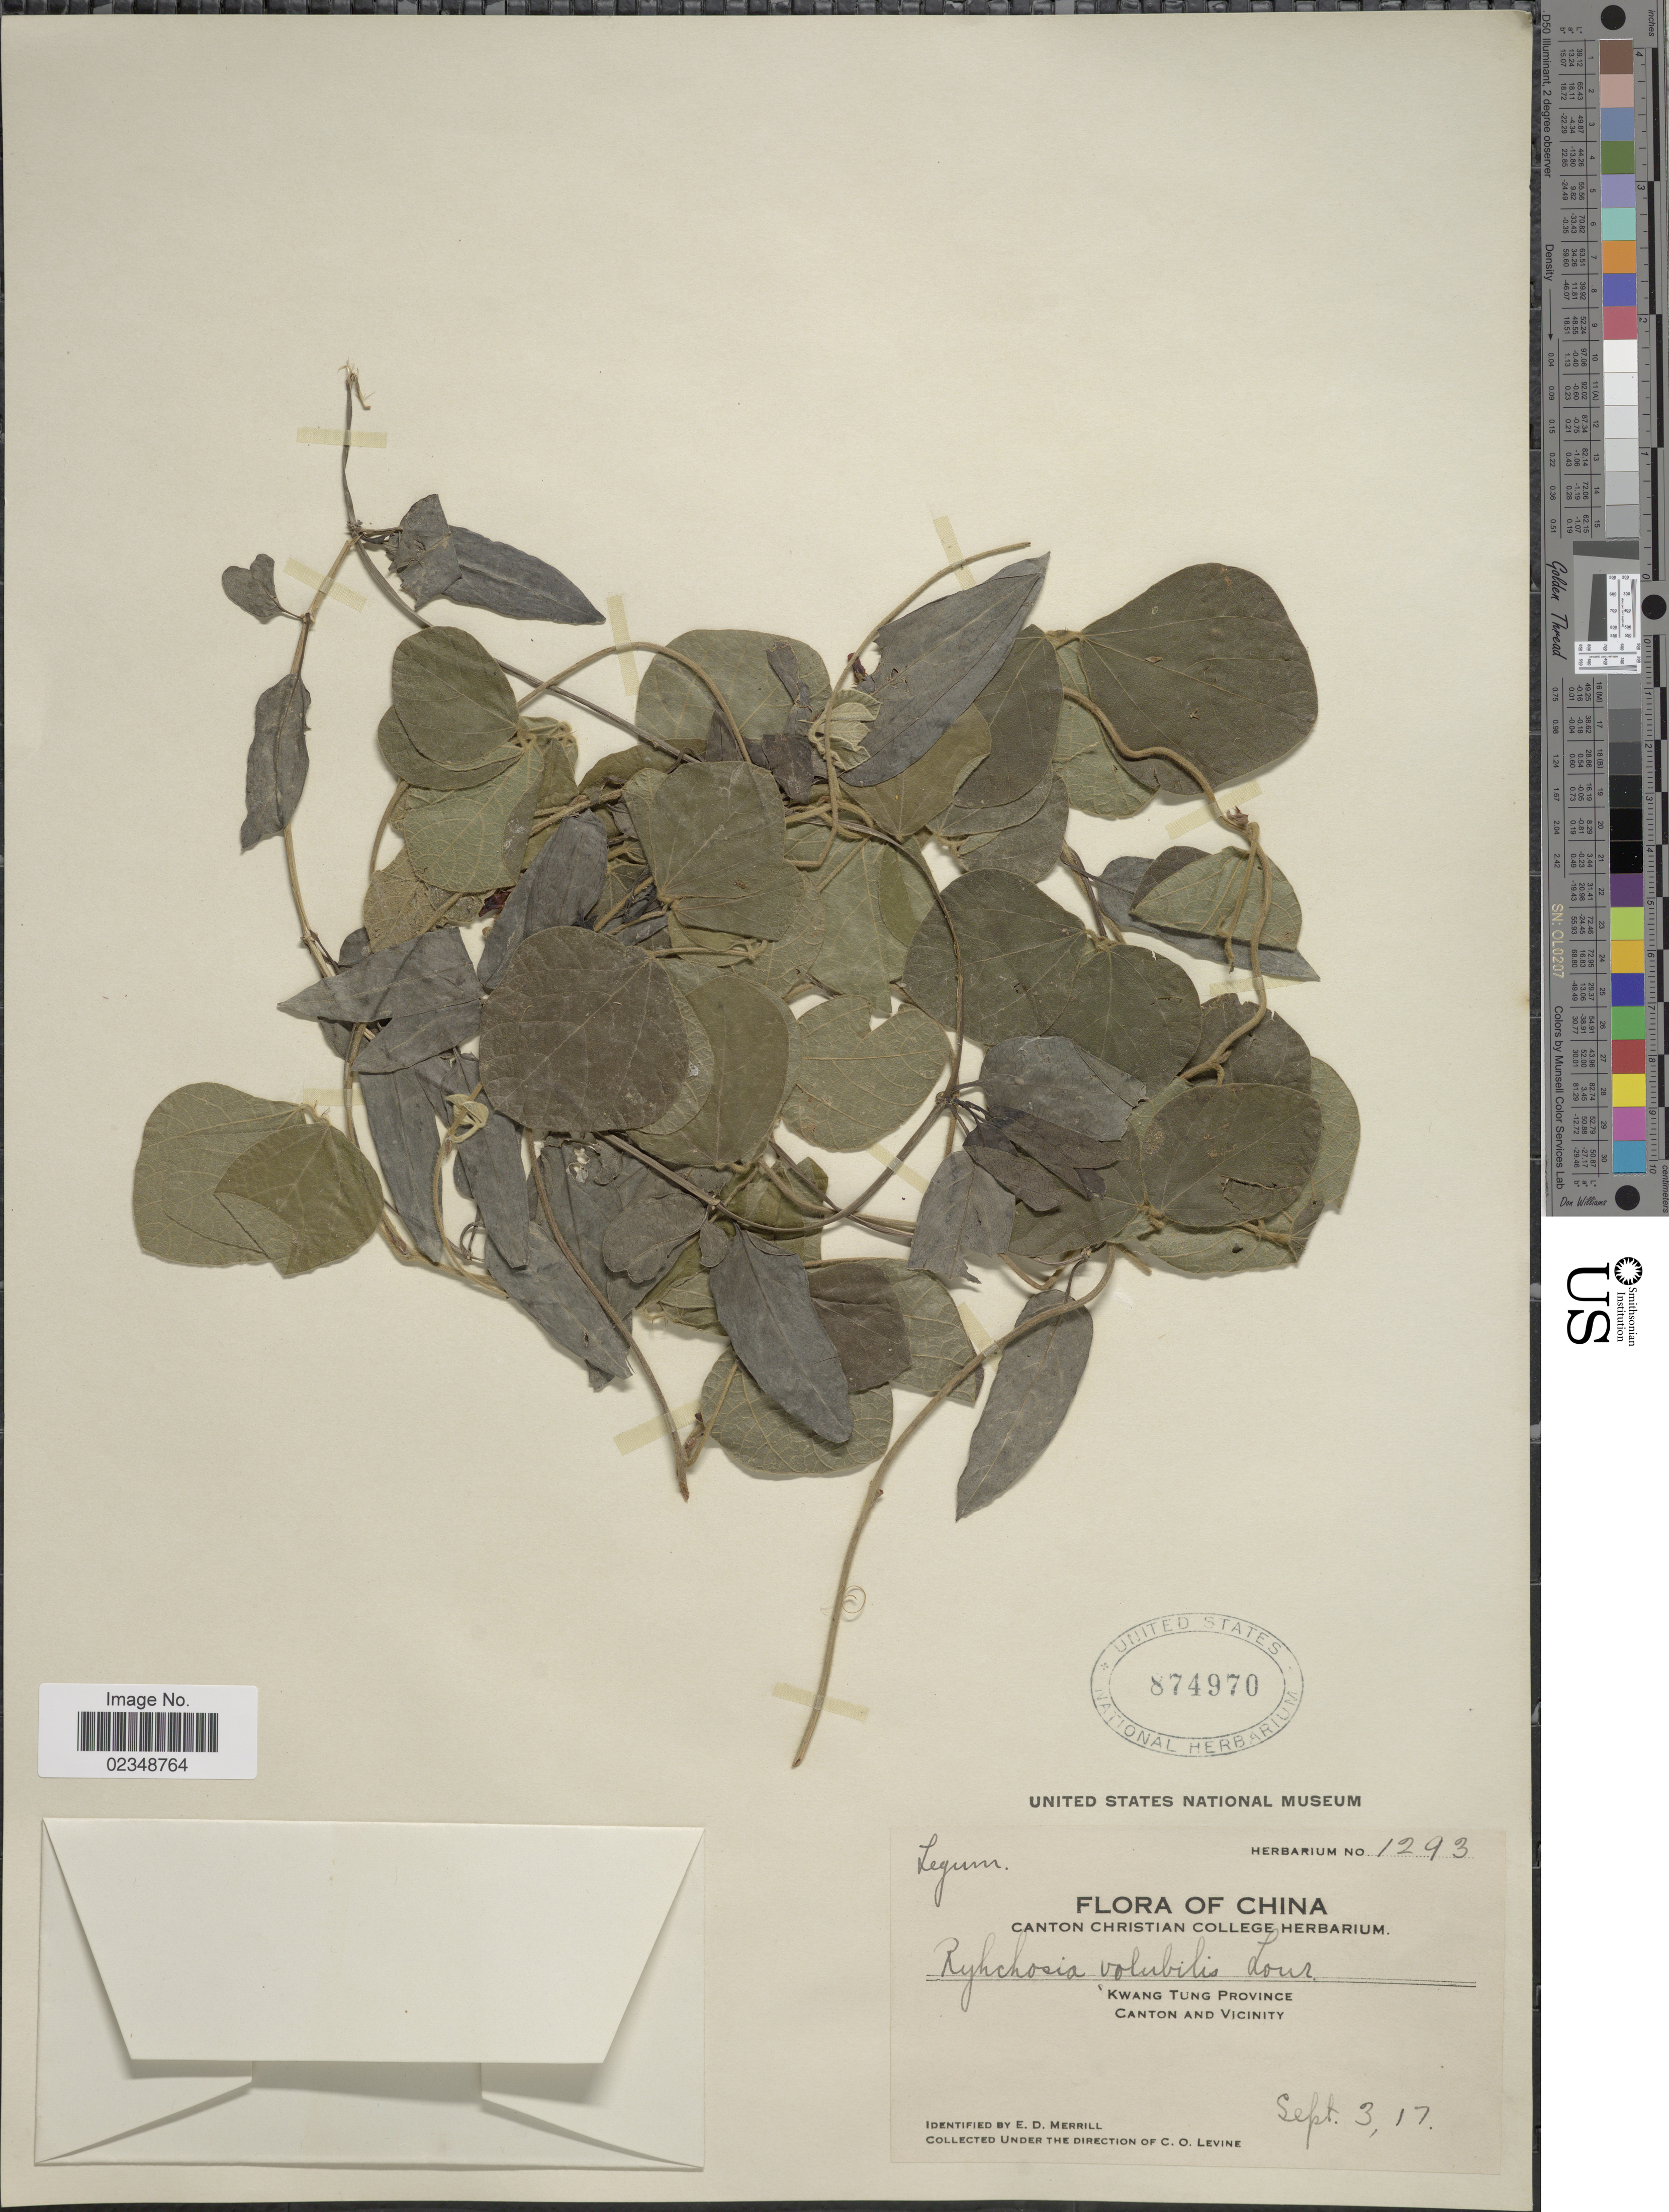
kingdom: Plantae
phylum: Tracheophyta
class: Magnoliopsida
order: Fabales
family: Fabaceae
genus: Rhynchosia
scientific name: Rhynchosia volubilis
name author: (Michx.) Wood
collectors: C. O. Levine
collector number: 1293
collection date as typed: Transcribed d/m/y: 3/9/17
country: China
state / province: Guangdong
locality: Kwang Tung Province. Canton and Vicinity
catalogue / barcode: US 874970